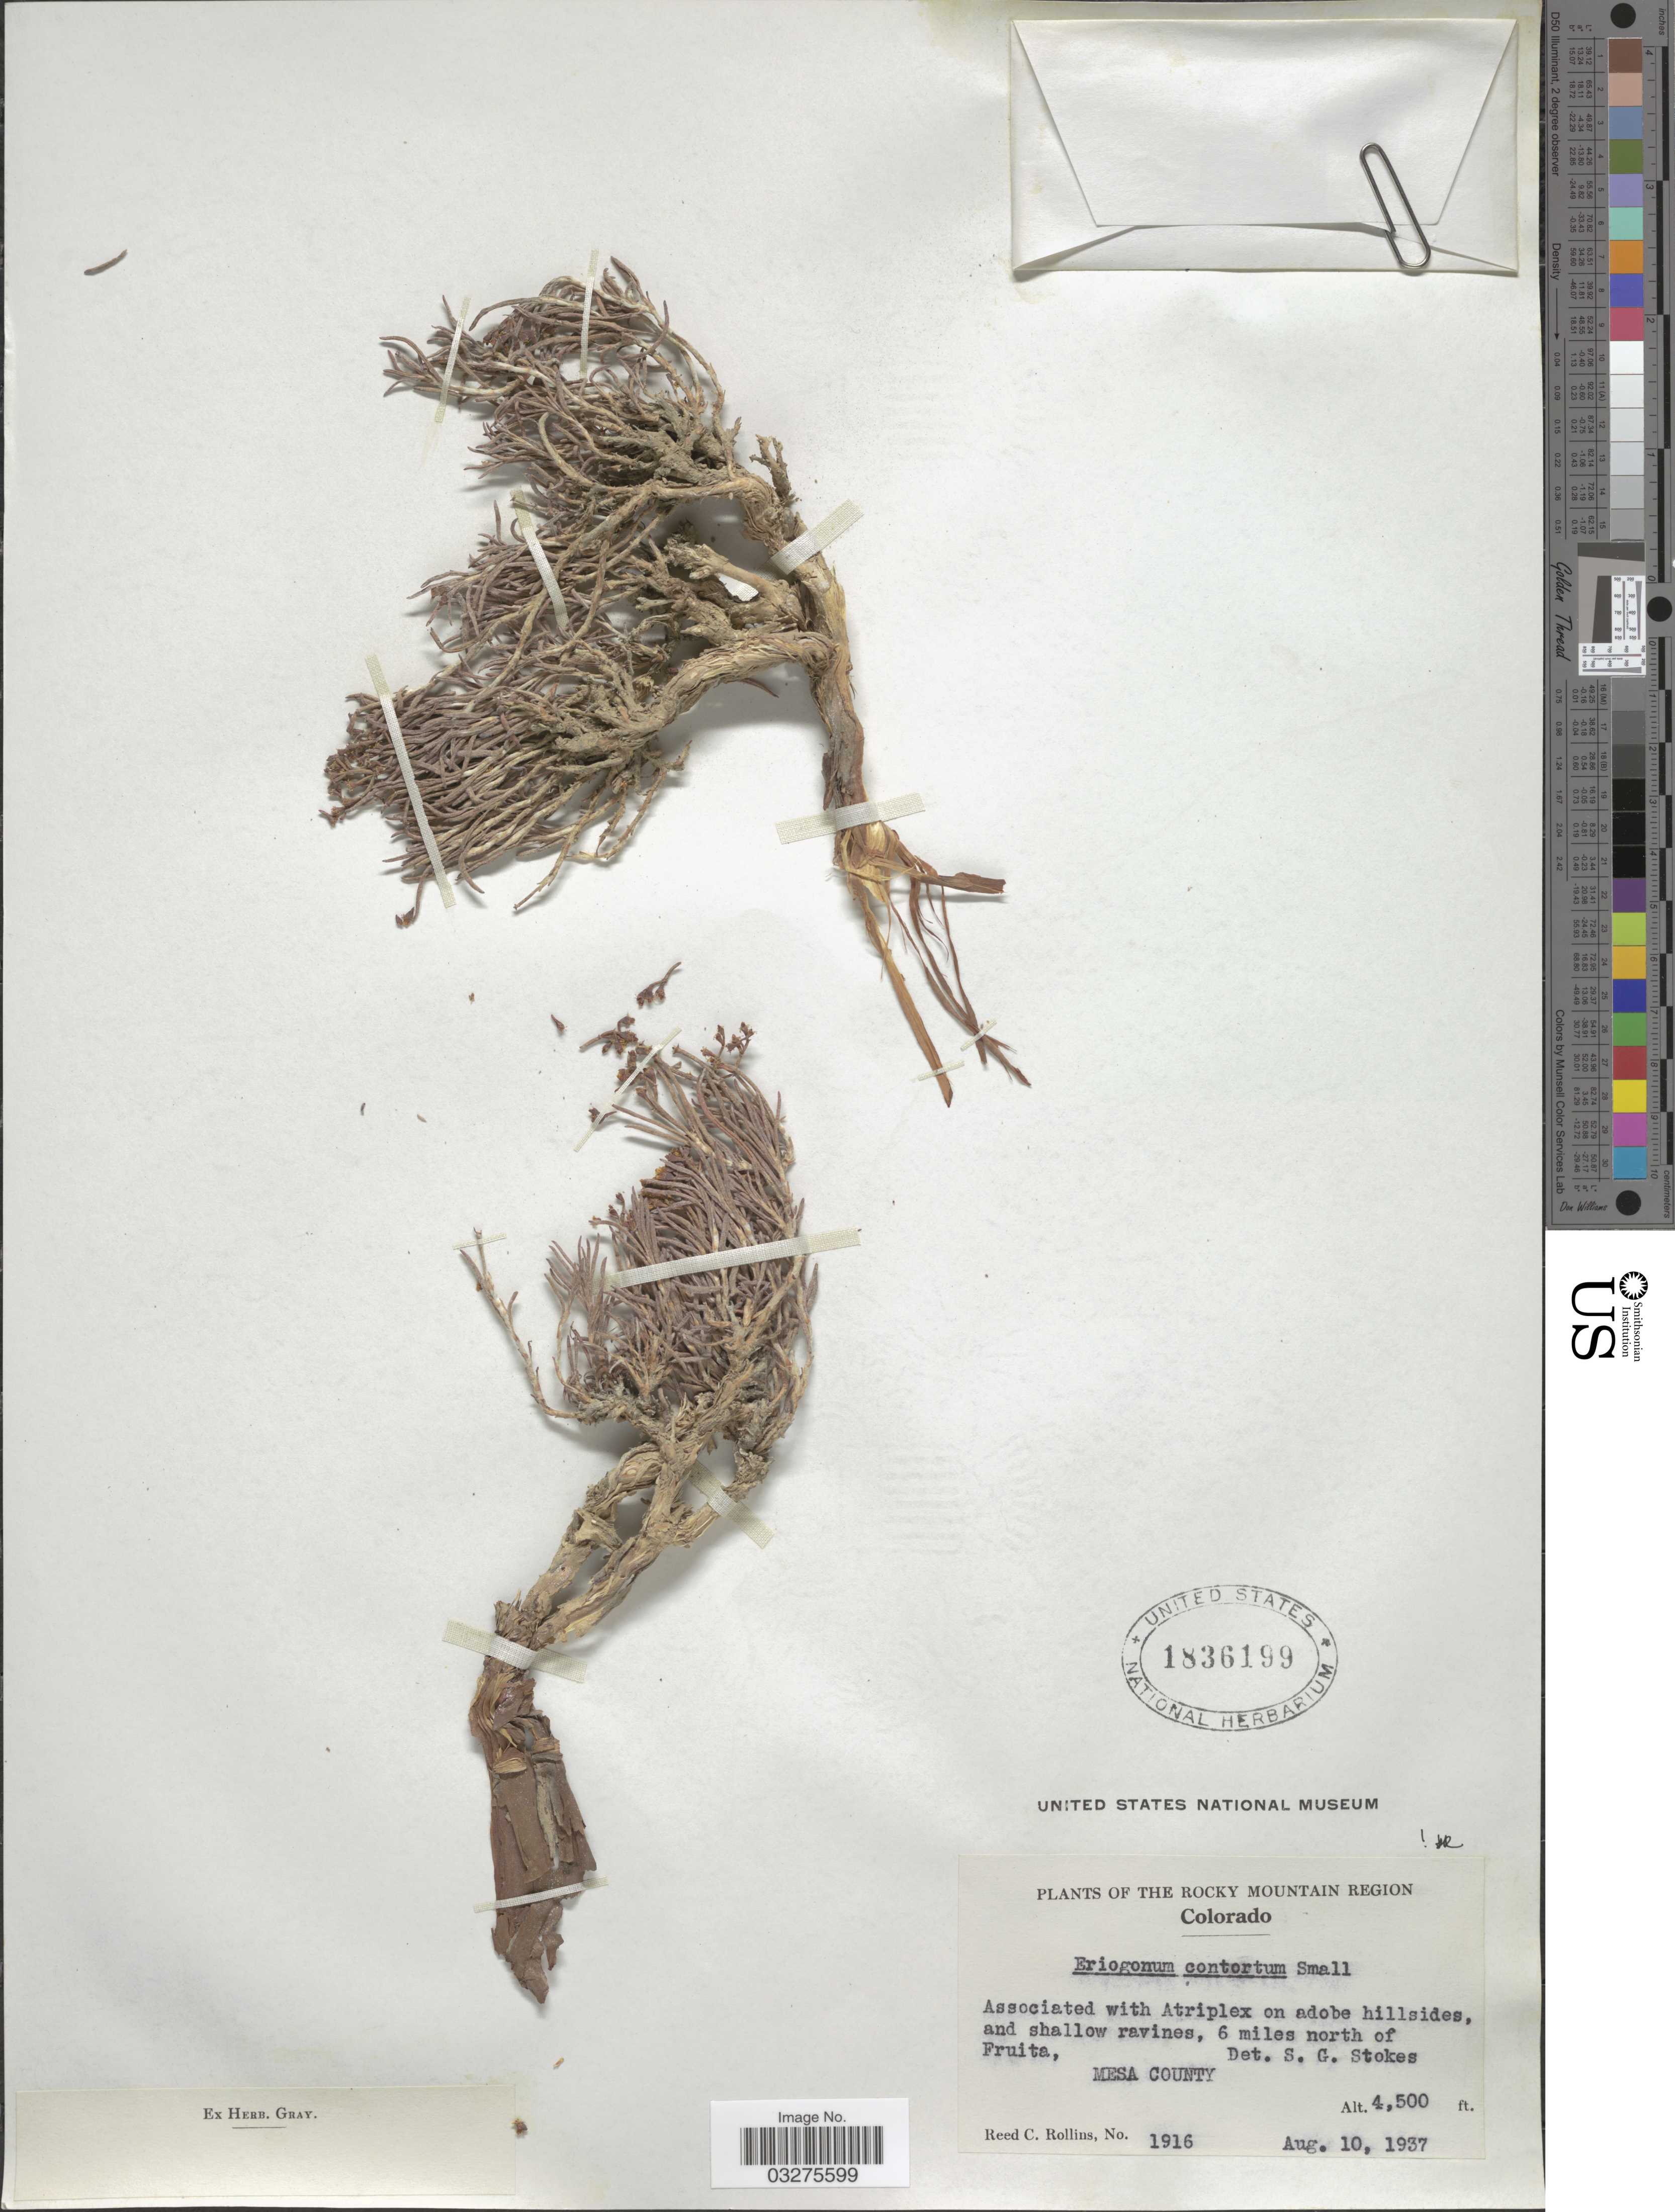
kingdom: Plantae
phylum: Tracheophyta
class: Magnoliopsida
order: Caryophyllales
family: Polygonaceae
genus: Eriogonum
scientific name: Eriogonum contortum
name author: Small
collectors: R. C. Rollins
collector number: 1916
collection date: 1937-08-10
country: United States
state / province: Colorado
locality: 6 miles north of Fruita, Mesa County.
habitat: on adobe hillsides and shallow ravines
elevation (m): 1372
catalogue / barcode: US 1836199